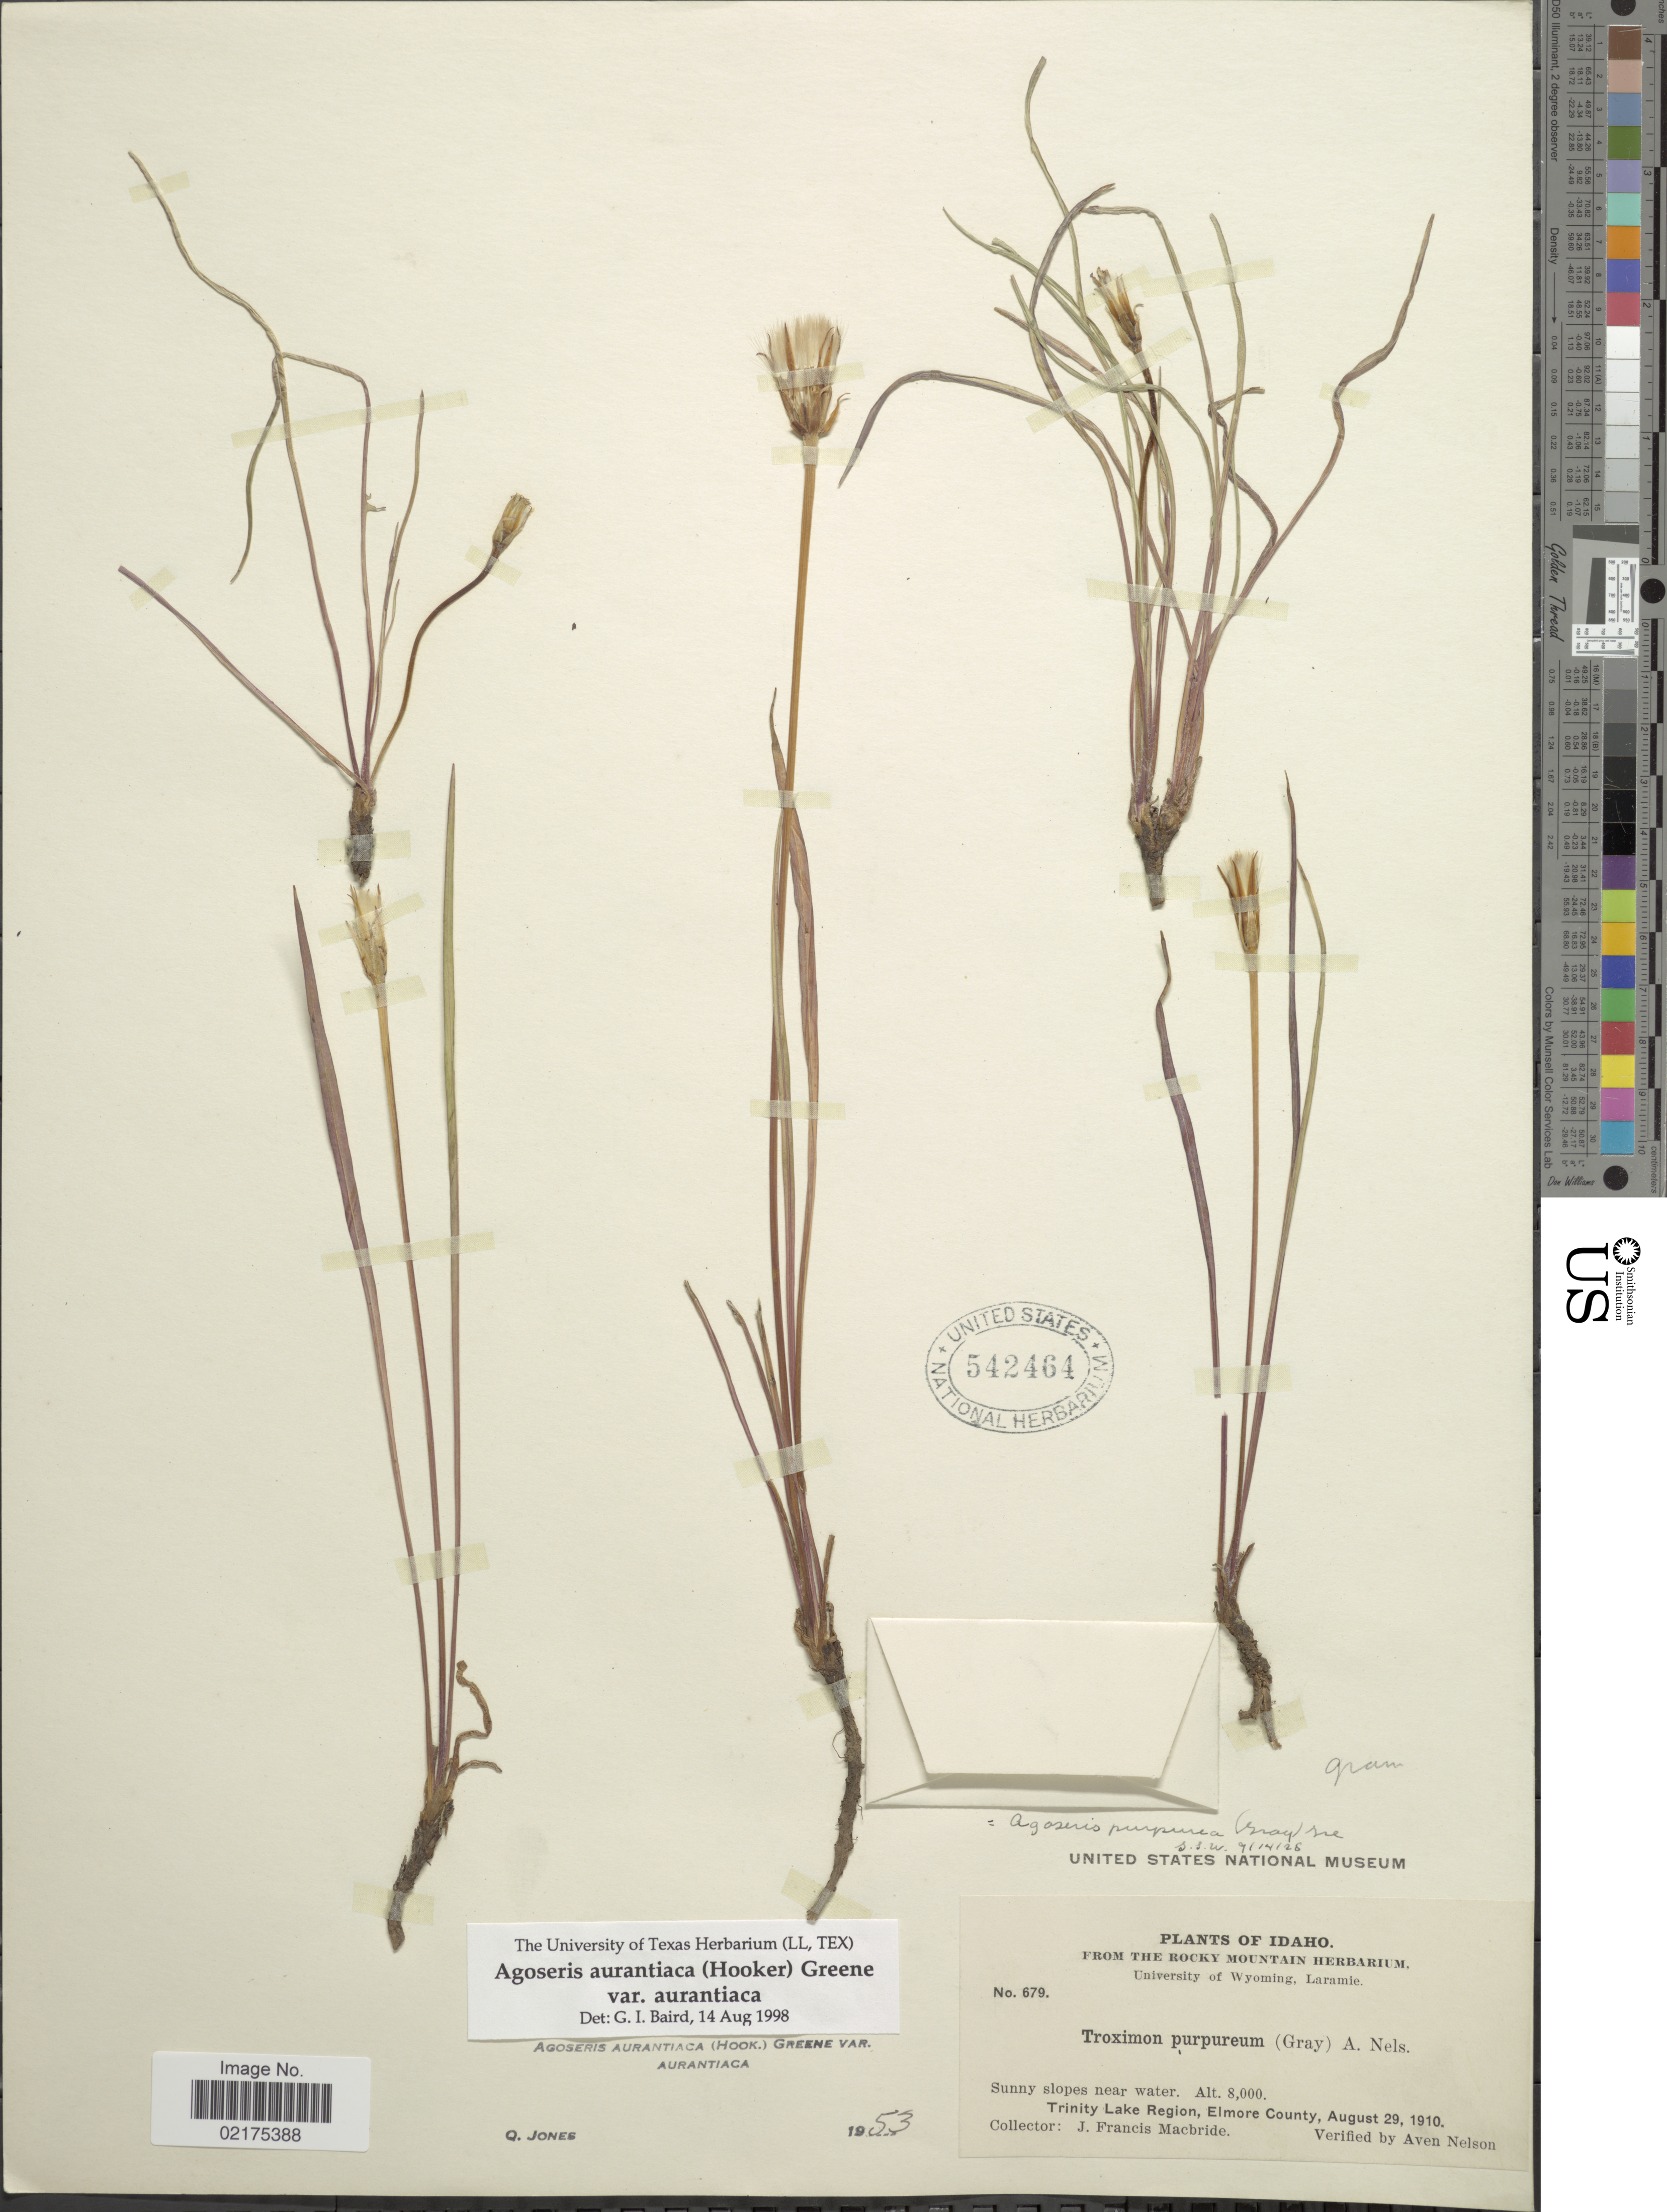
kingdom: Plantae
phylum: Tracheophyta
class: Magnoliopsida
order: Asterales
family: Asteraceae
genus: Agoseris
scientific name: Agoseris aurantiaca var. aurantiaca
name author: (Hook.) Greene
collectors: J. F. Macbride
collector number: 679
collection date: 1910-08-29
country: United States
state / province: Idaho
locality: Trinity Lake Region, Elmore County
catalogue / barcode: US 542464